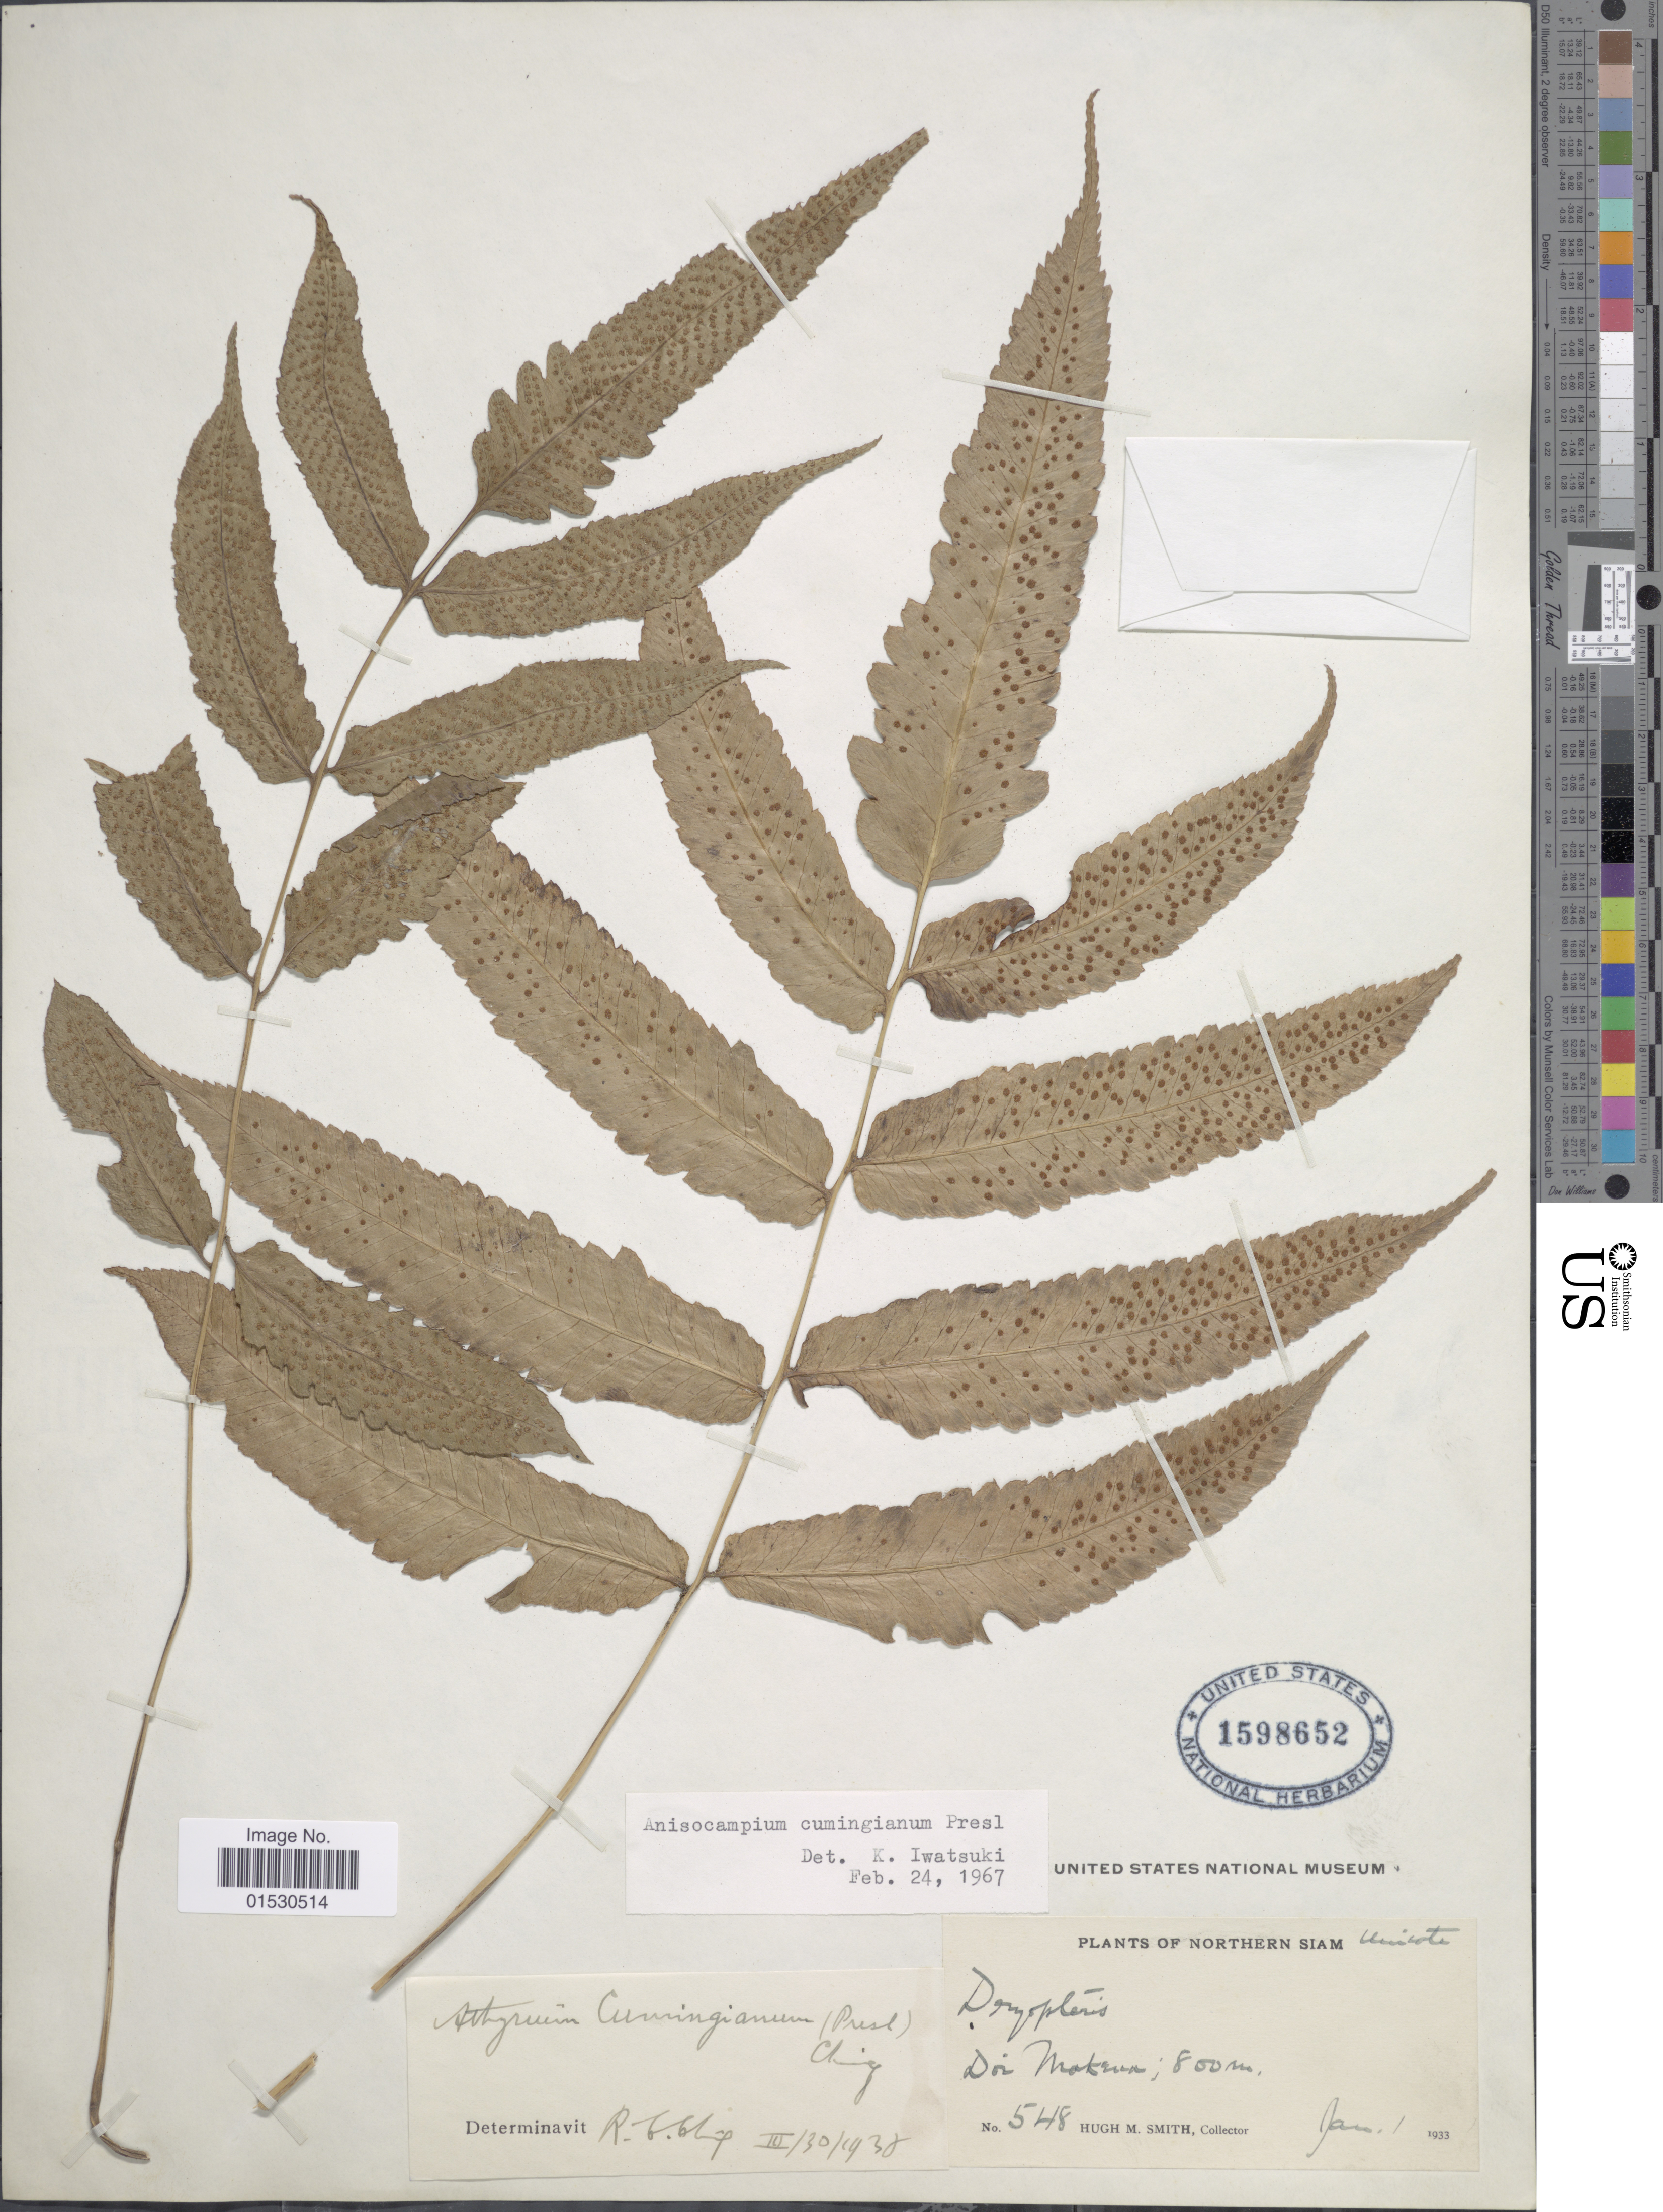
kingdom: Plantae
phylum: Tracheophyta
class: Polypodiopsida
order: Polypodiales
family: Athyriaceae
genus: Athyrium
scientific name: Athyrium cumingianum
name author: (C. Presl)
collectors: H. M. Smith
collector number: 548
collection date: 1933-01-01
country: Thailand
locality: Northern Siam, Doi Mokrun [interpreted]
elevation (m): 800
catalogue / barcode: US 1598652